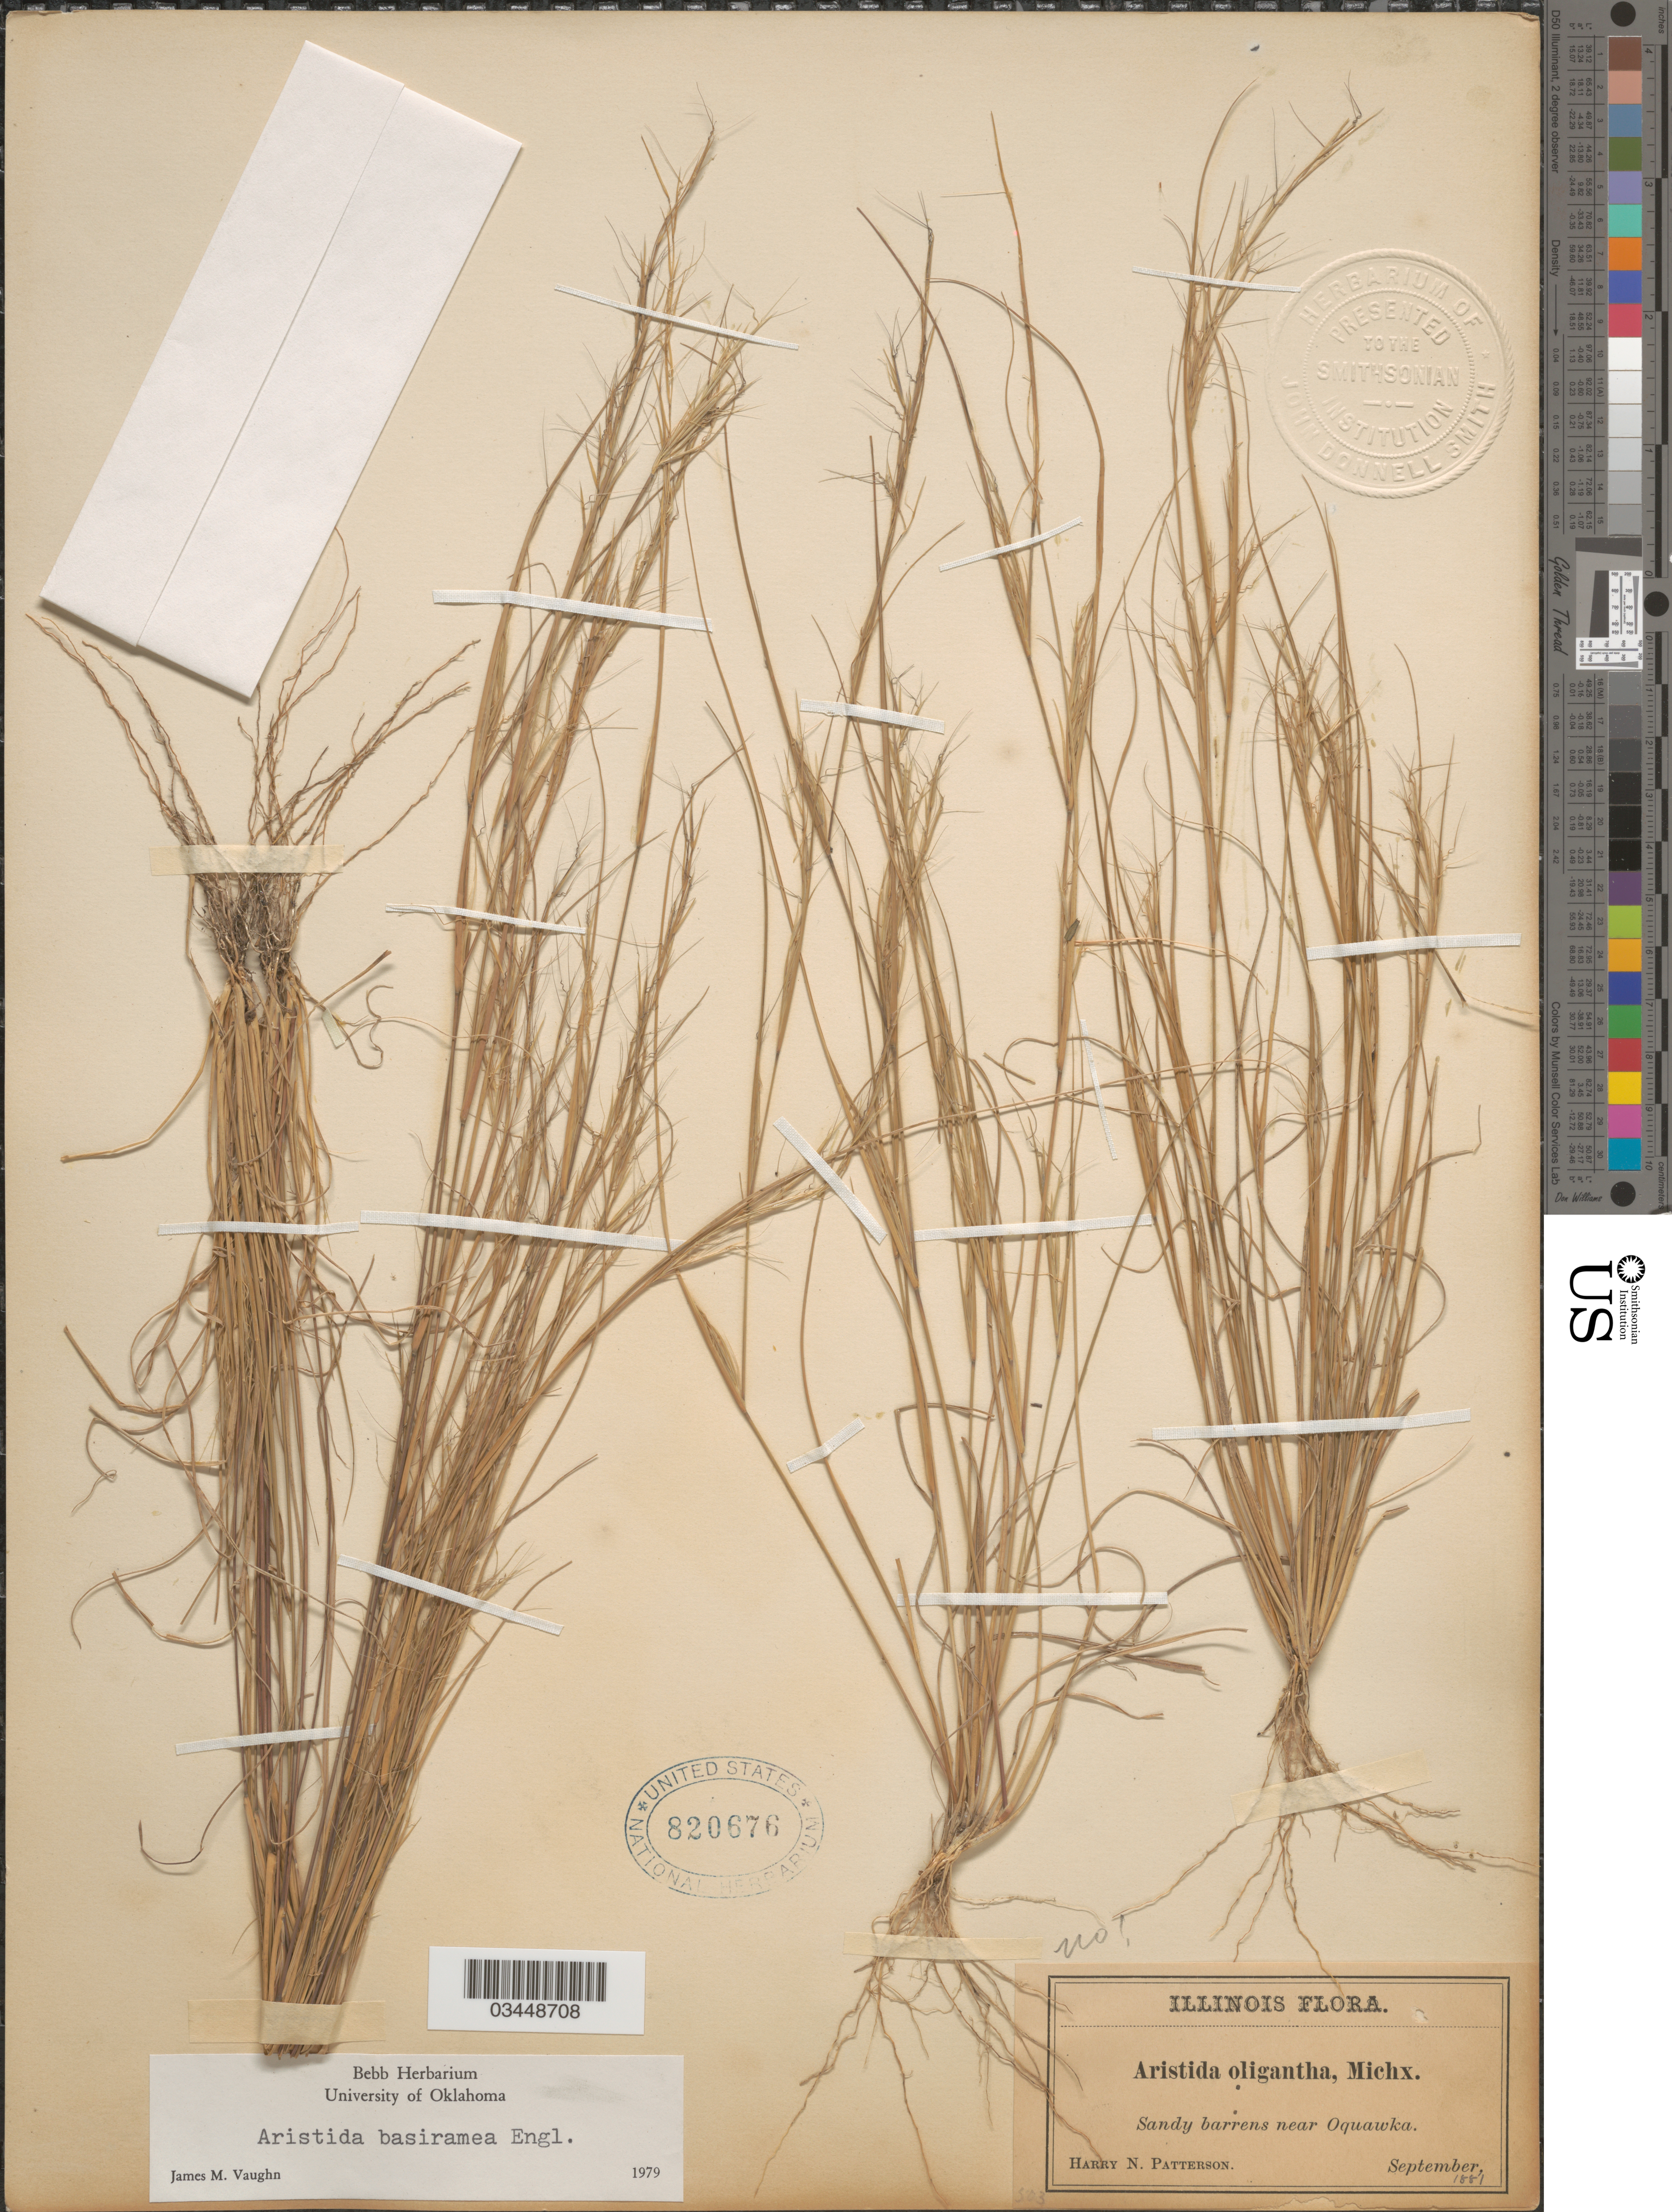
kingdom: Plantae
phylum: Tracheophyta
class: Liliopsida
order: Poales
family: Poaceae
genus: Aristida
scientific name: Aristida basiramea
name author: Engelm. ex Vasey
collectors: H. N. Patterson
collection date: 1881-09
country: United States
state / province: Illinois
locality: Sandy barrens near Oquawka.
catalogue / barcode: US 820676